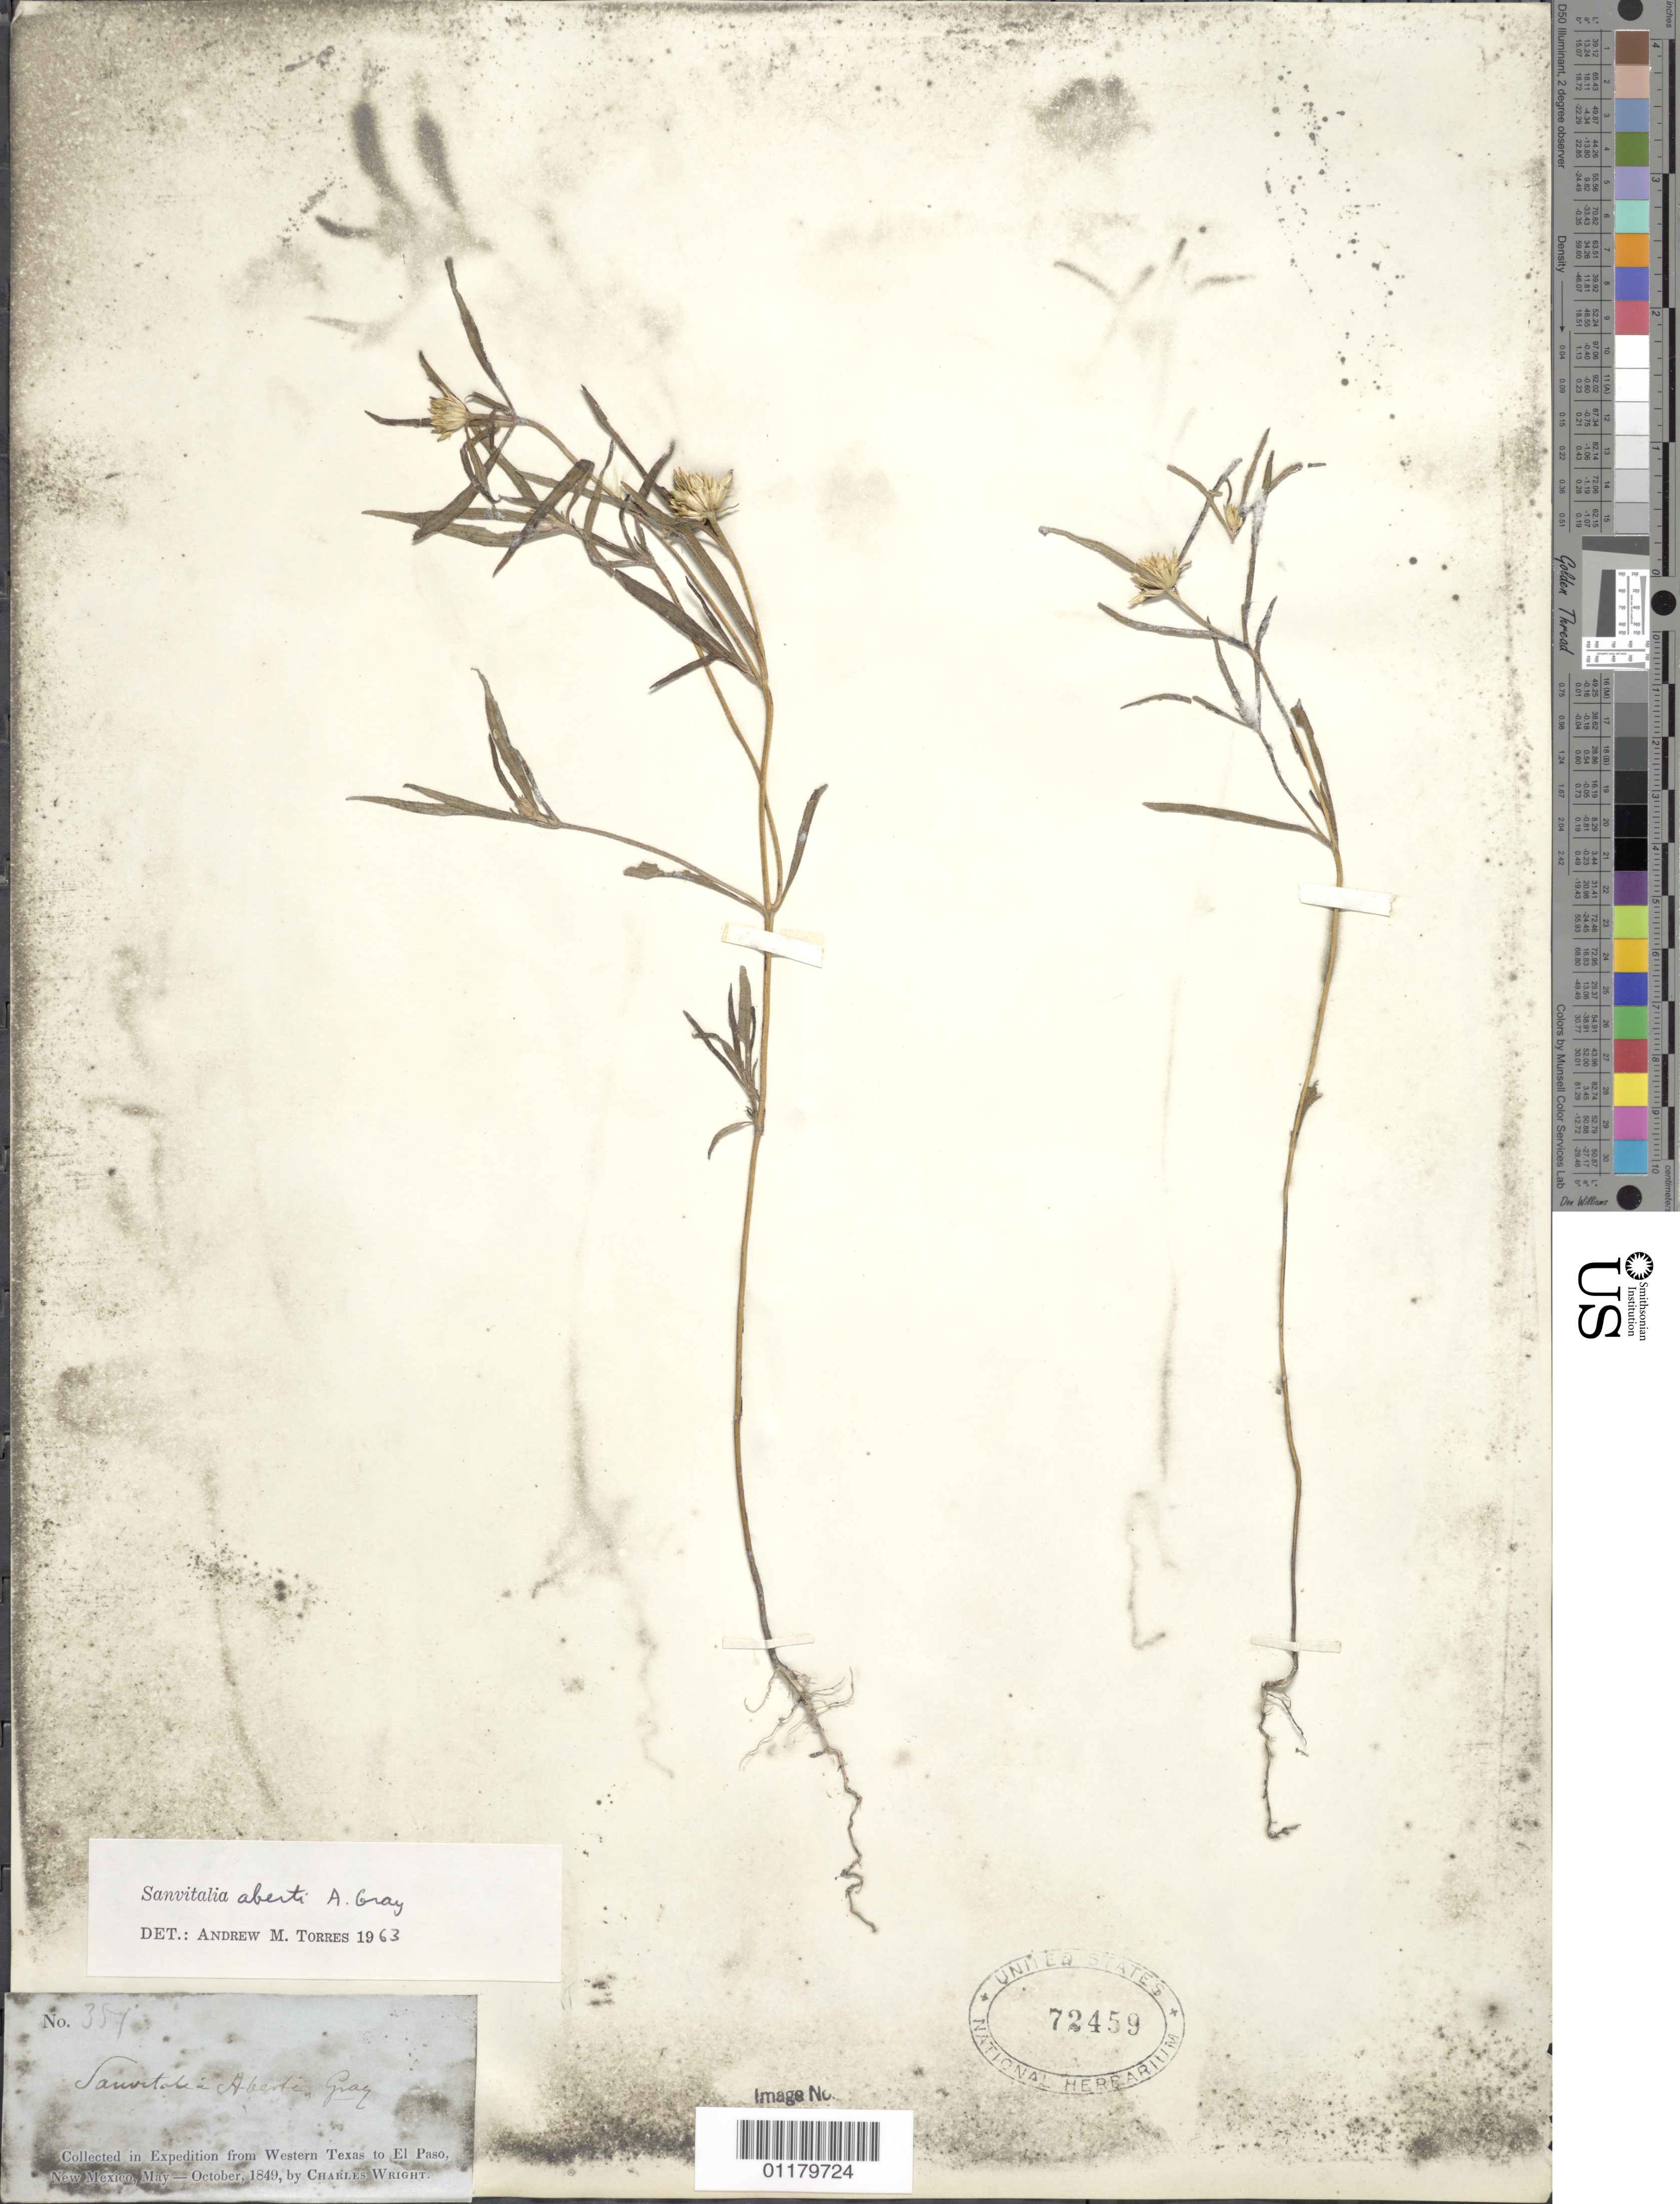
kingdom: Plantae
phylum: Tracheophyta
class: Magnoliopsida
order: Asterales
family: Asteraceae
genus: Sanvitalia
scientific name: Sanvitalia aberti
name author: A. Gray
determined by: Skibicki, Samuel V.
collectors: C. Wright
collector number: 351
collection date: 1849-05/1949-10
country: United States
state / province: New Mexico / Texas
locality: from Western Texas to El Paso, New Mexico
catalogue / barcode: US 72459